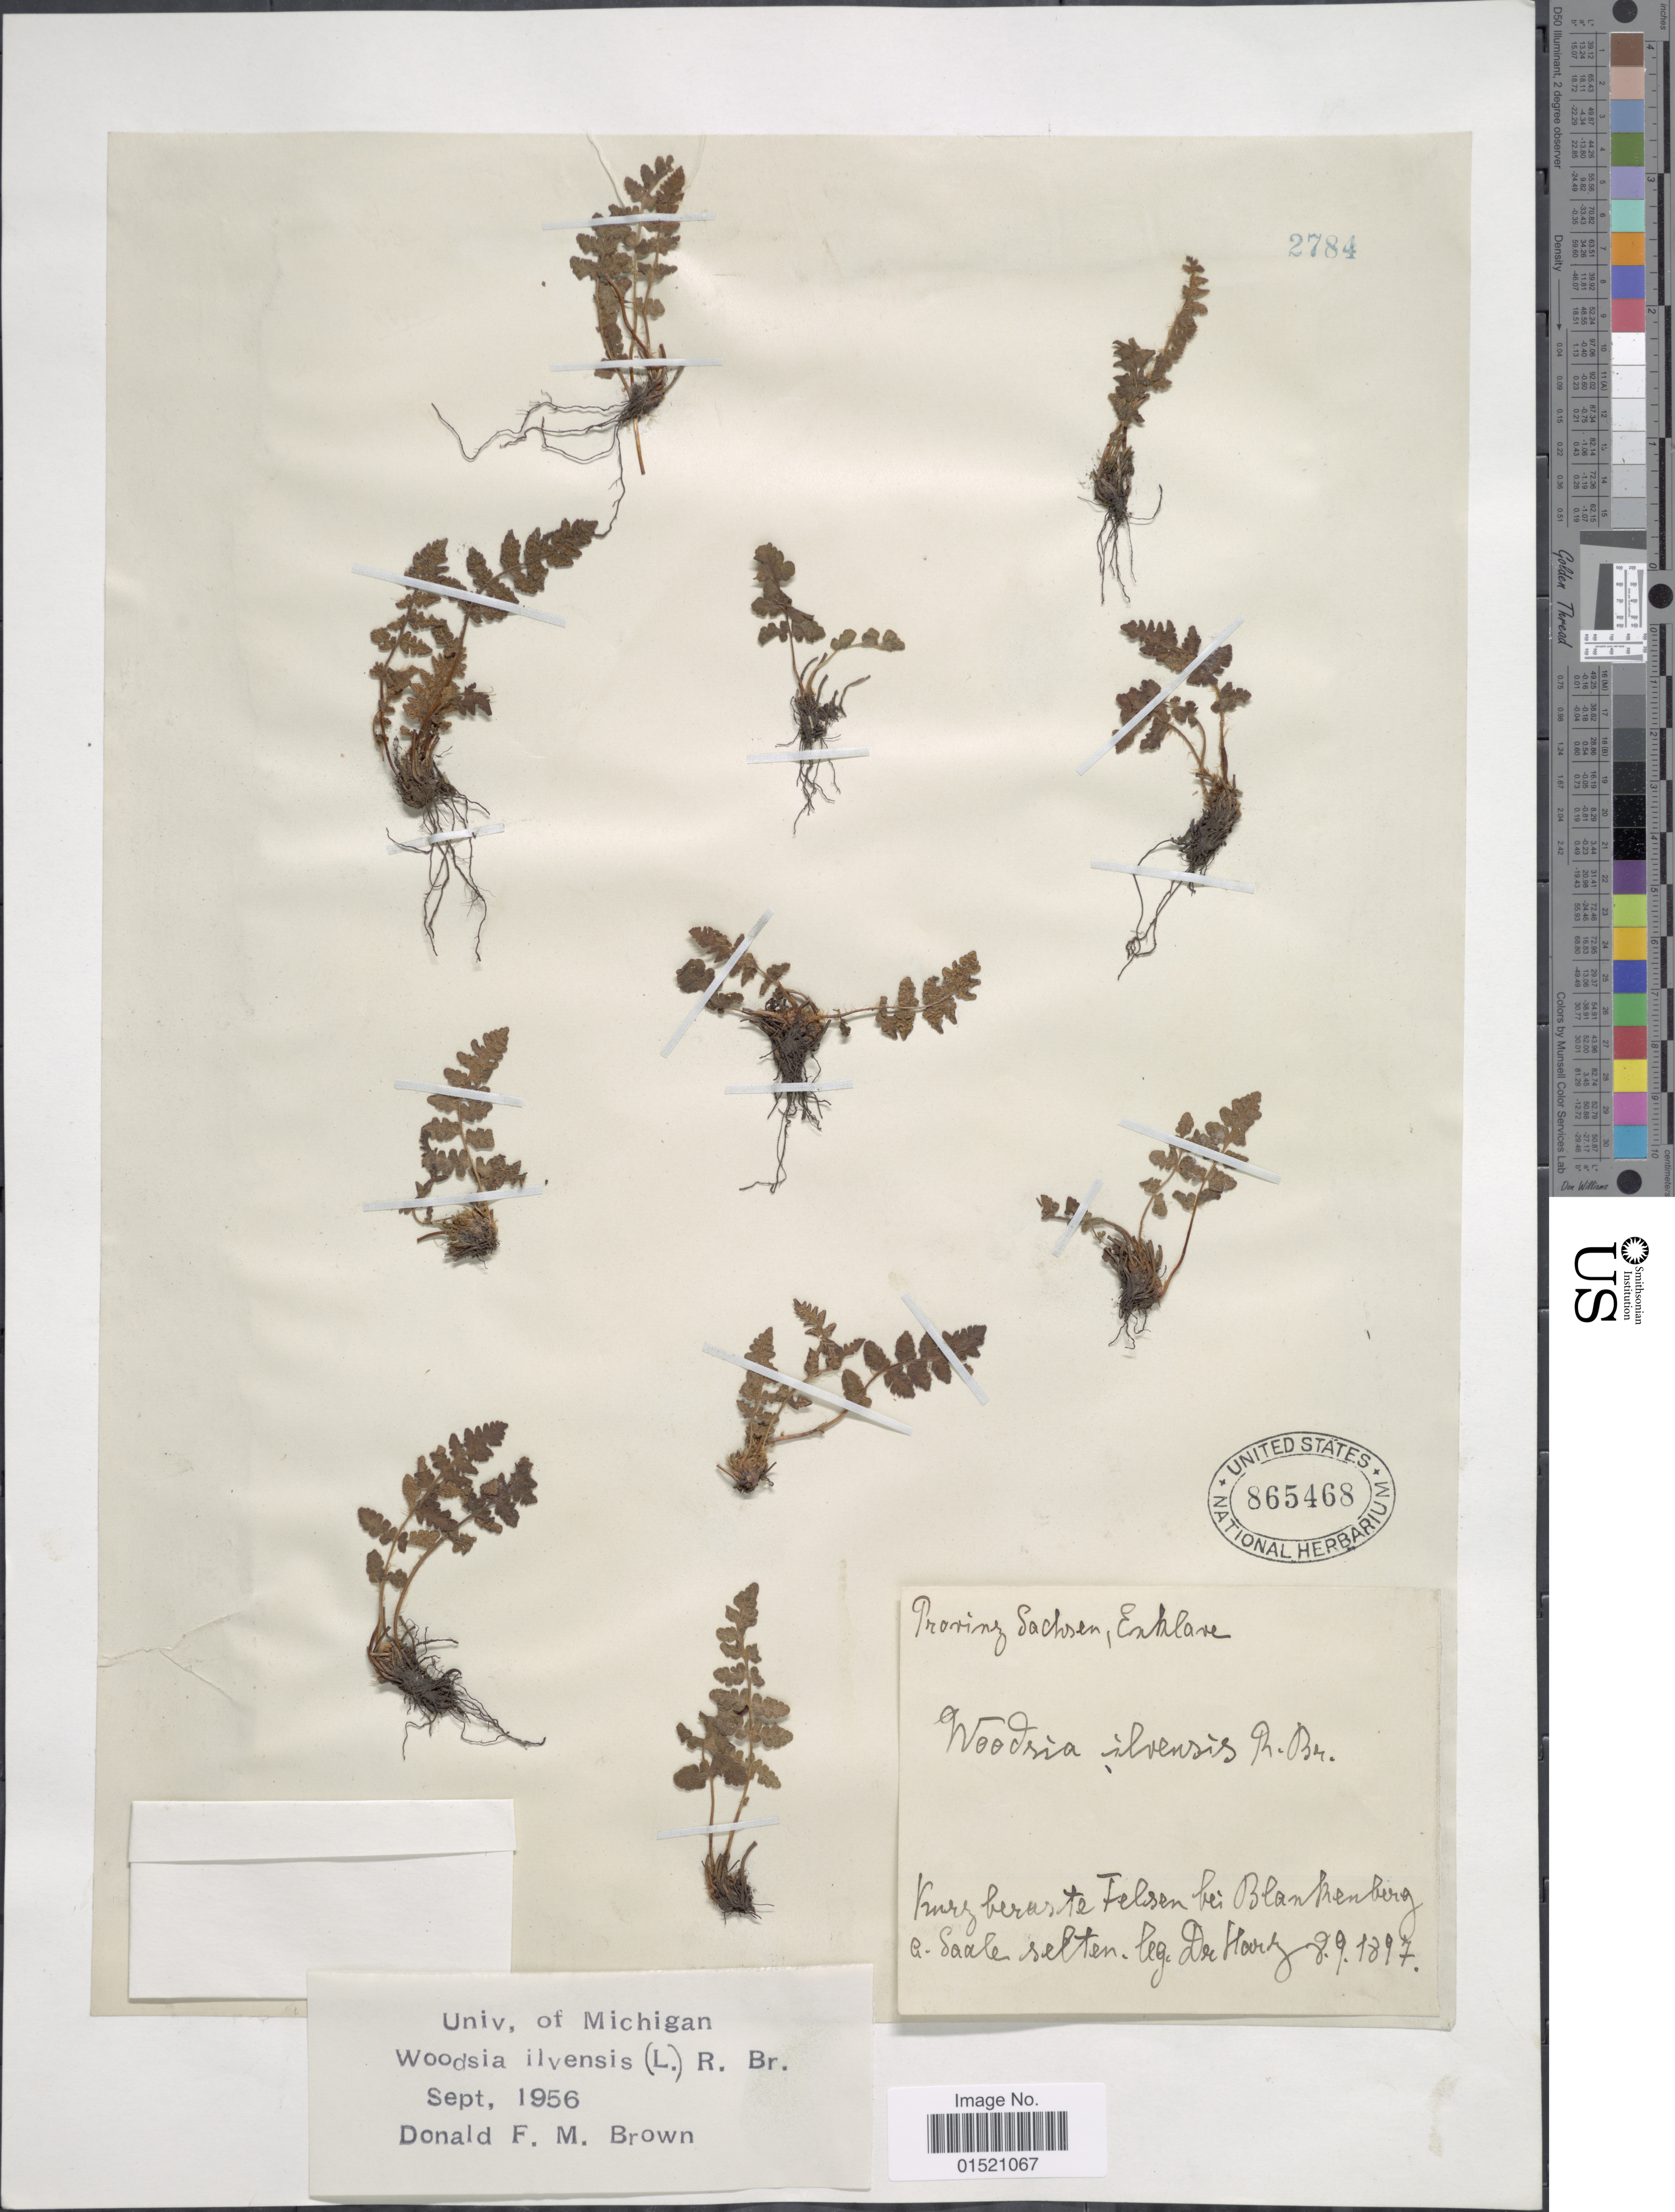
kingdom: Plantae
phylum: Tracheophyta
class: Polypodiopsida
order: Polypodiales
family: Woodsiaceae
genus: Woodsia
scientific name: Woodsia ilvensis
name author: (L.) R. Br.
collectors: -. Harz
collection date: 1897-09-08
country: Germany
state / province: Sachsen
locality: Enklave, Kurz beraste Felsen bei Blankenberg a Saale selte [interpreted]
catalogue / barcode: US 865468